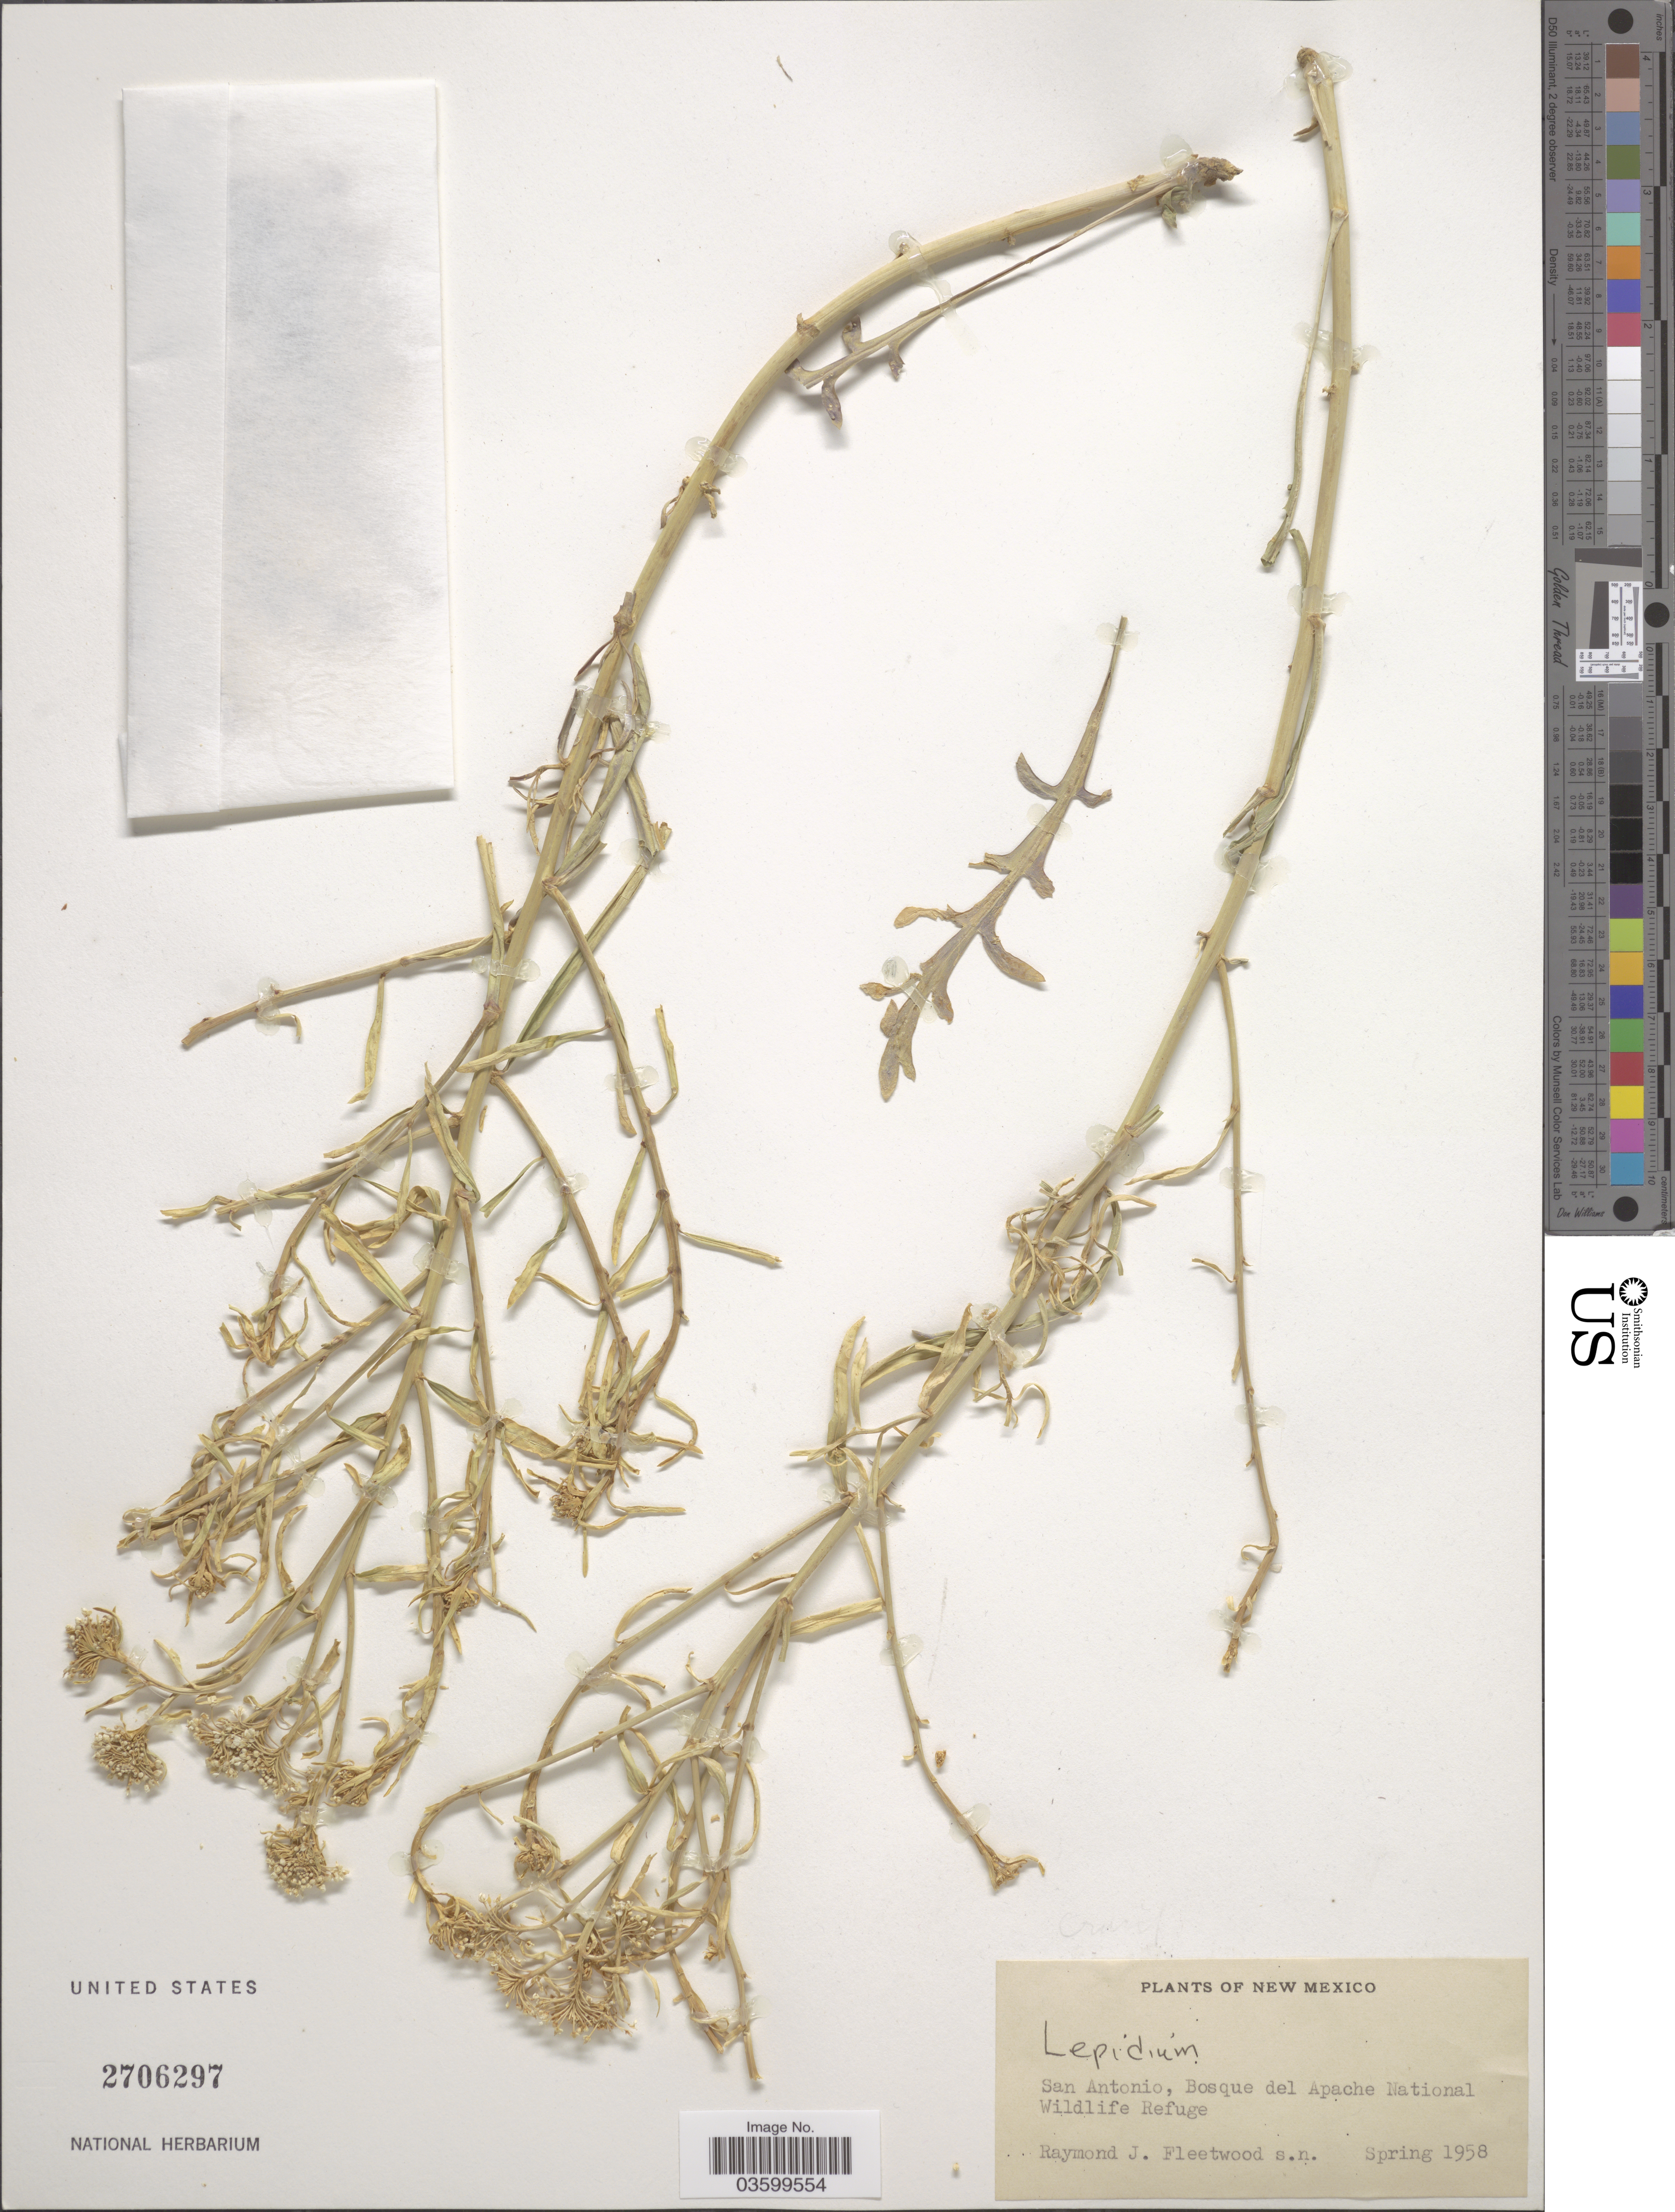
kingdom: Plantae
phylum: Tracheophyta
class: Magnoliopsida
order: Brassicales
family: Brassicaceae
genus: Lepidium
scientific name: Lepidium sp.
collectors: R. J. Fleetwood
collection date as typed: Spring 1958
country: United States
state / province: New Mexico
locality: San Antonio, Bosque del Apache National Wildlife Refuge.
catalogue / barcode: US 2706297